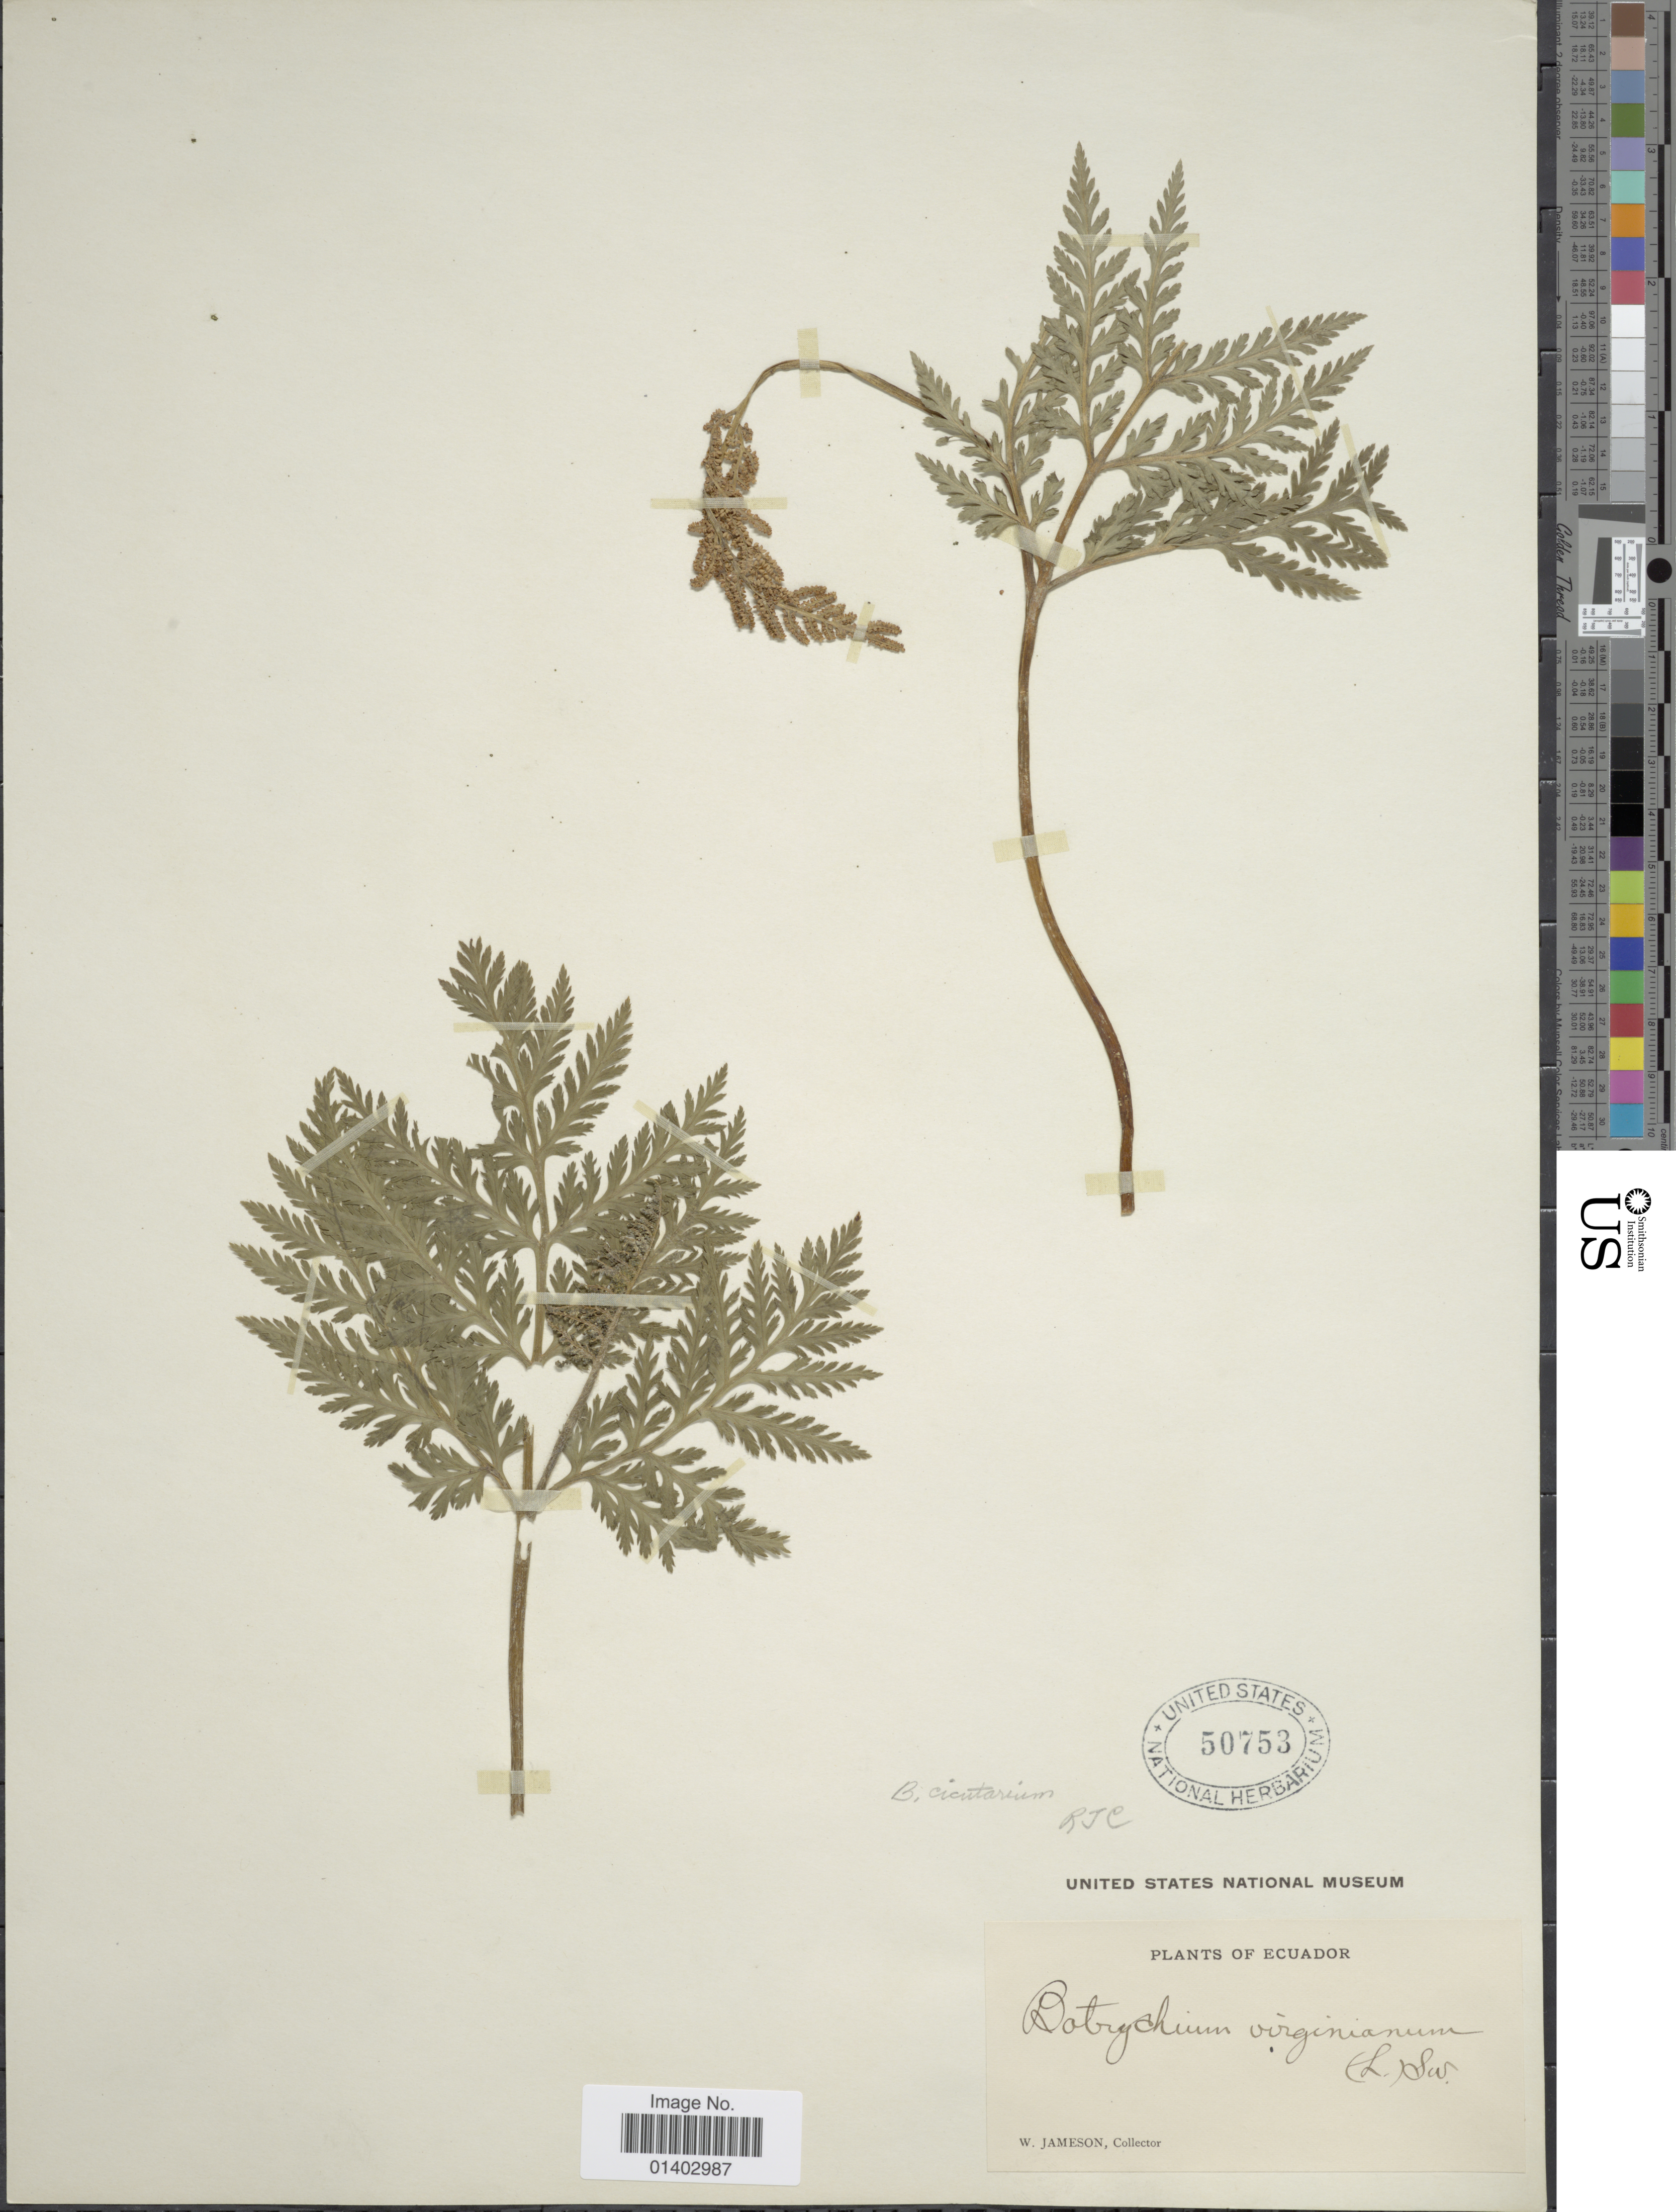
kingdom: Plantae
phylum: Tracheophyta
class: Polypodiopsida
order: Ophioglossales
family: Ophioglossaceae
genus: Botrychium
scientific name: Botrychium virginianum var. mexicanum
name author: Hook. & Grev.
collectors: W. Jameson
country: Ecuador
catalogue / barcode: US 50753